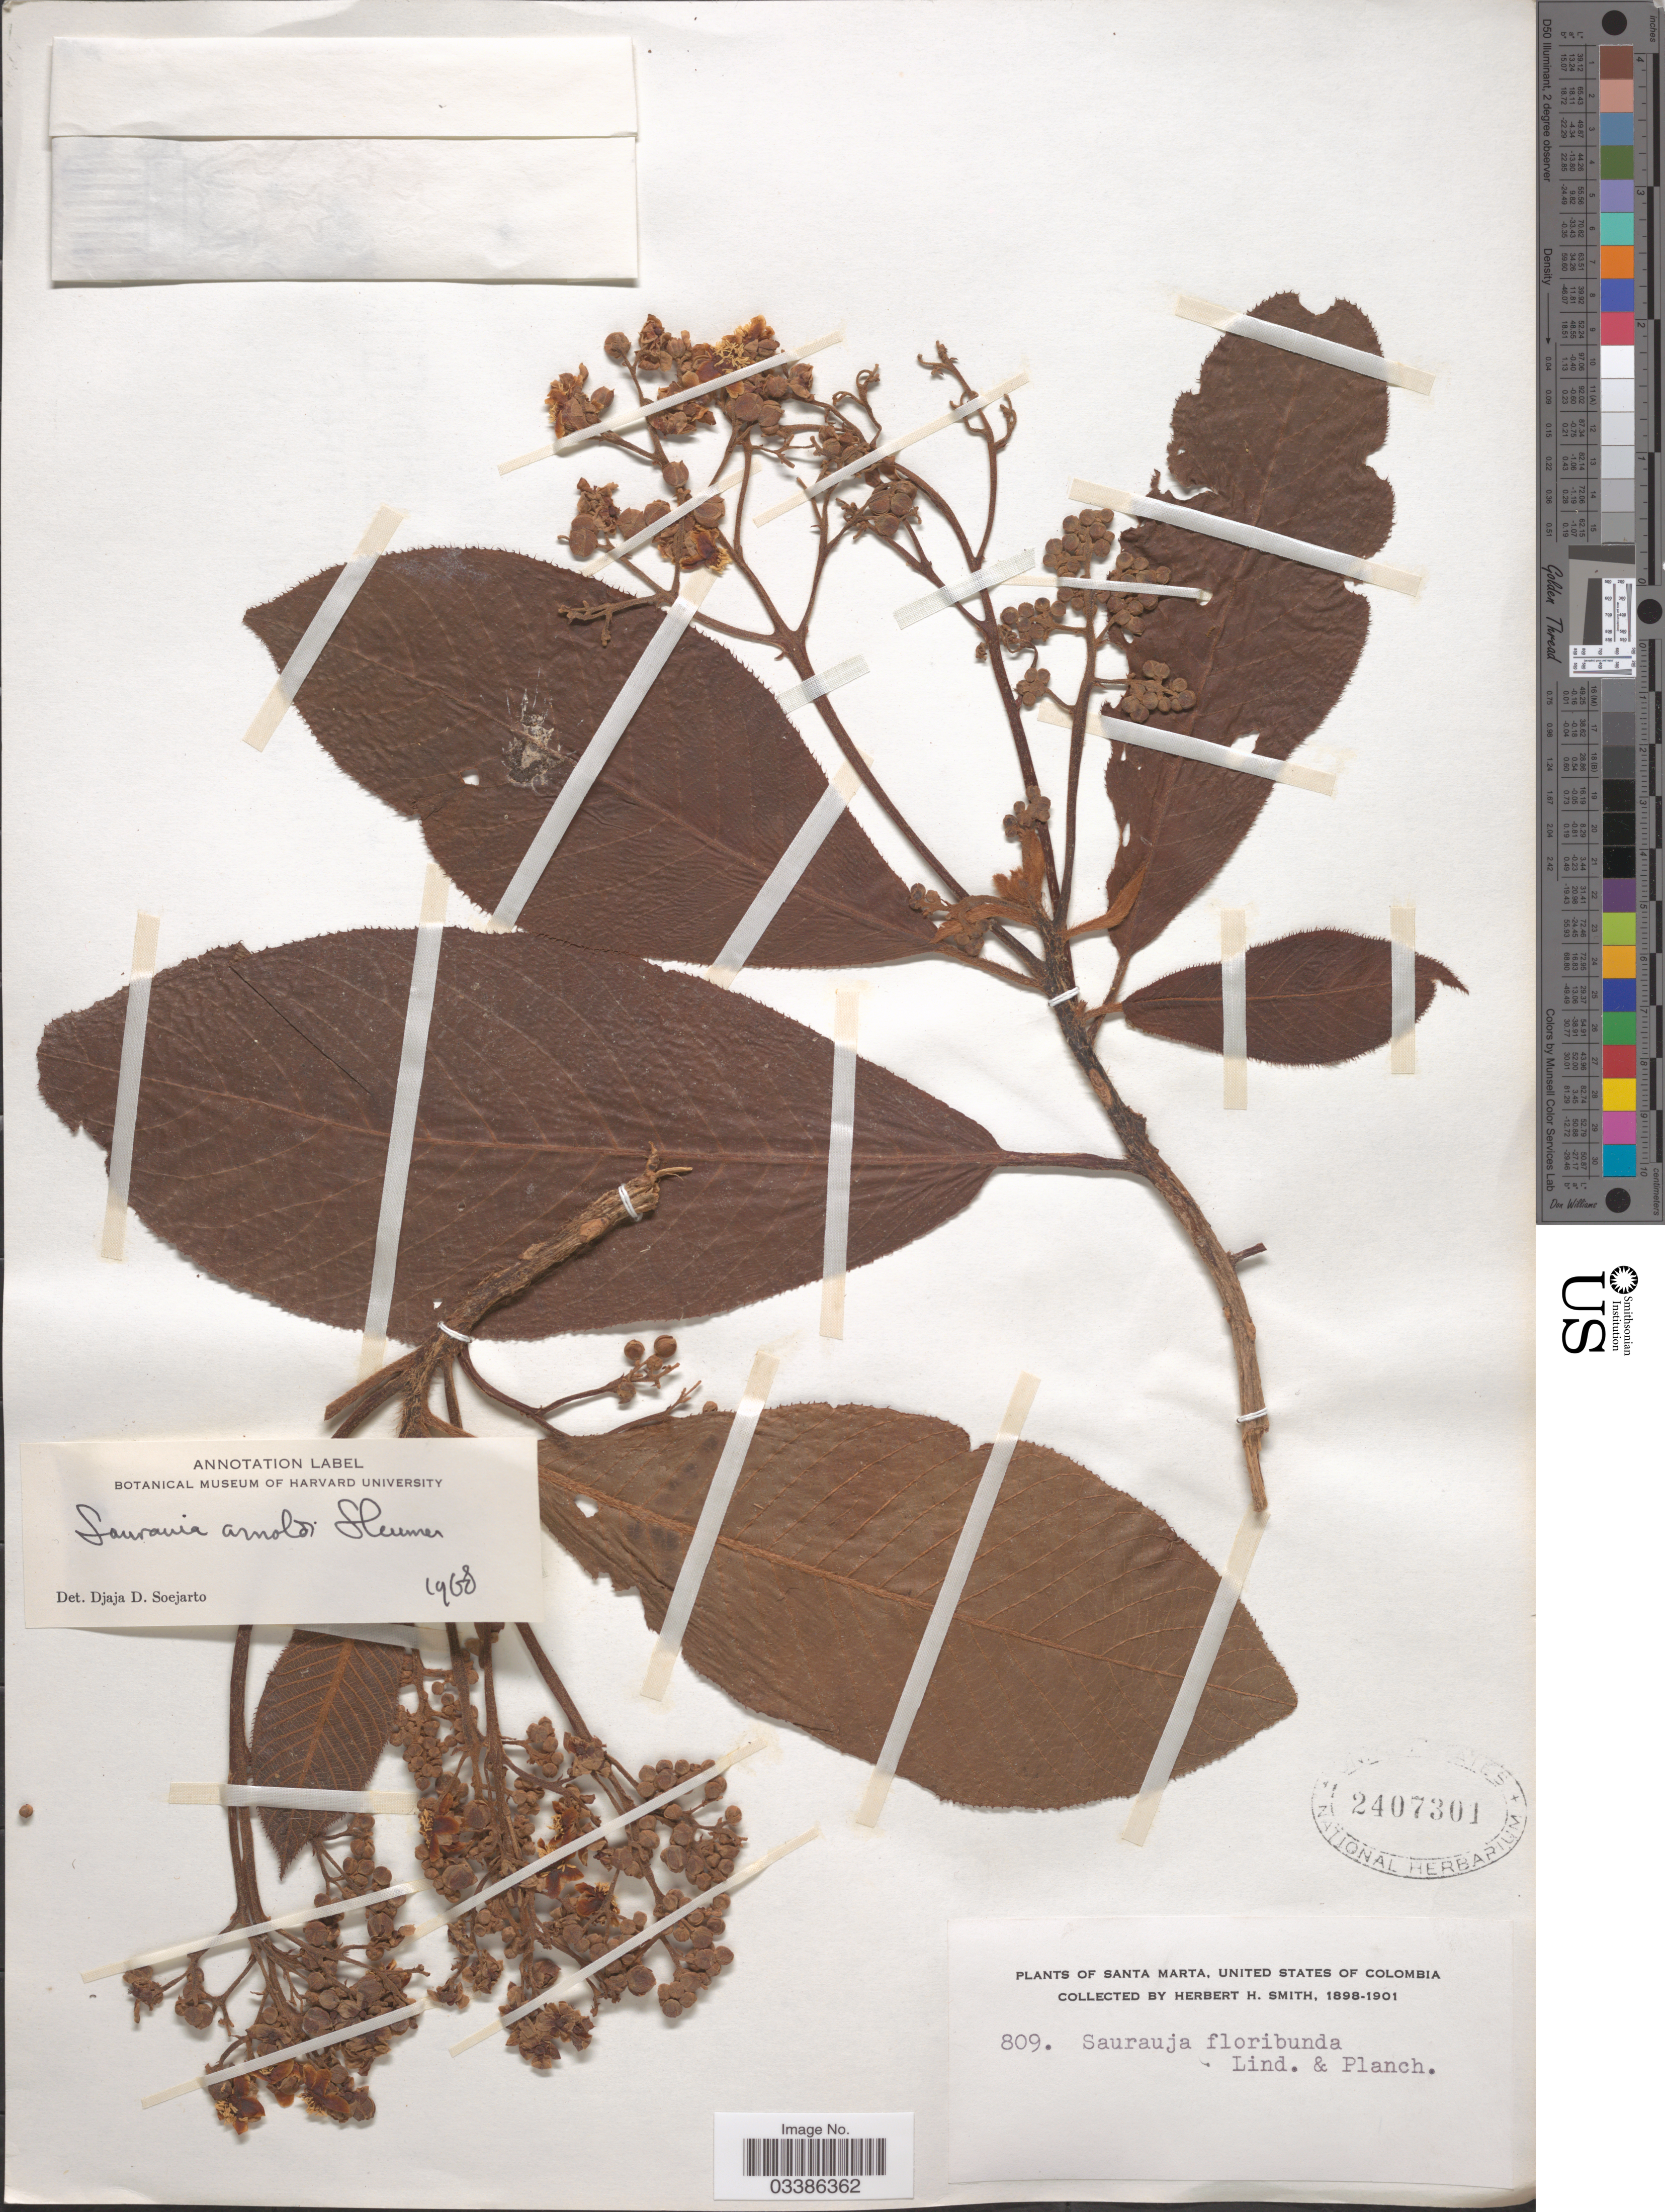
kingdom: Plantae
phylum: Tracheophyta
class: Magnoliopsida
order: Ericales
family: Actinidiaceae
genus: Saurauia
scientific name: Saurauia arnoldi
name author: Sleumer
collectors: Herbert H. Smith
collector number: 809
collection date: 1898/1901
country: Colombia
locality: Santa Marta, United States of Colombia.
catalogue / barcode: US 2407301